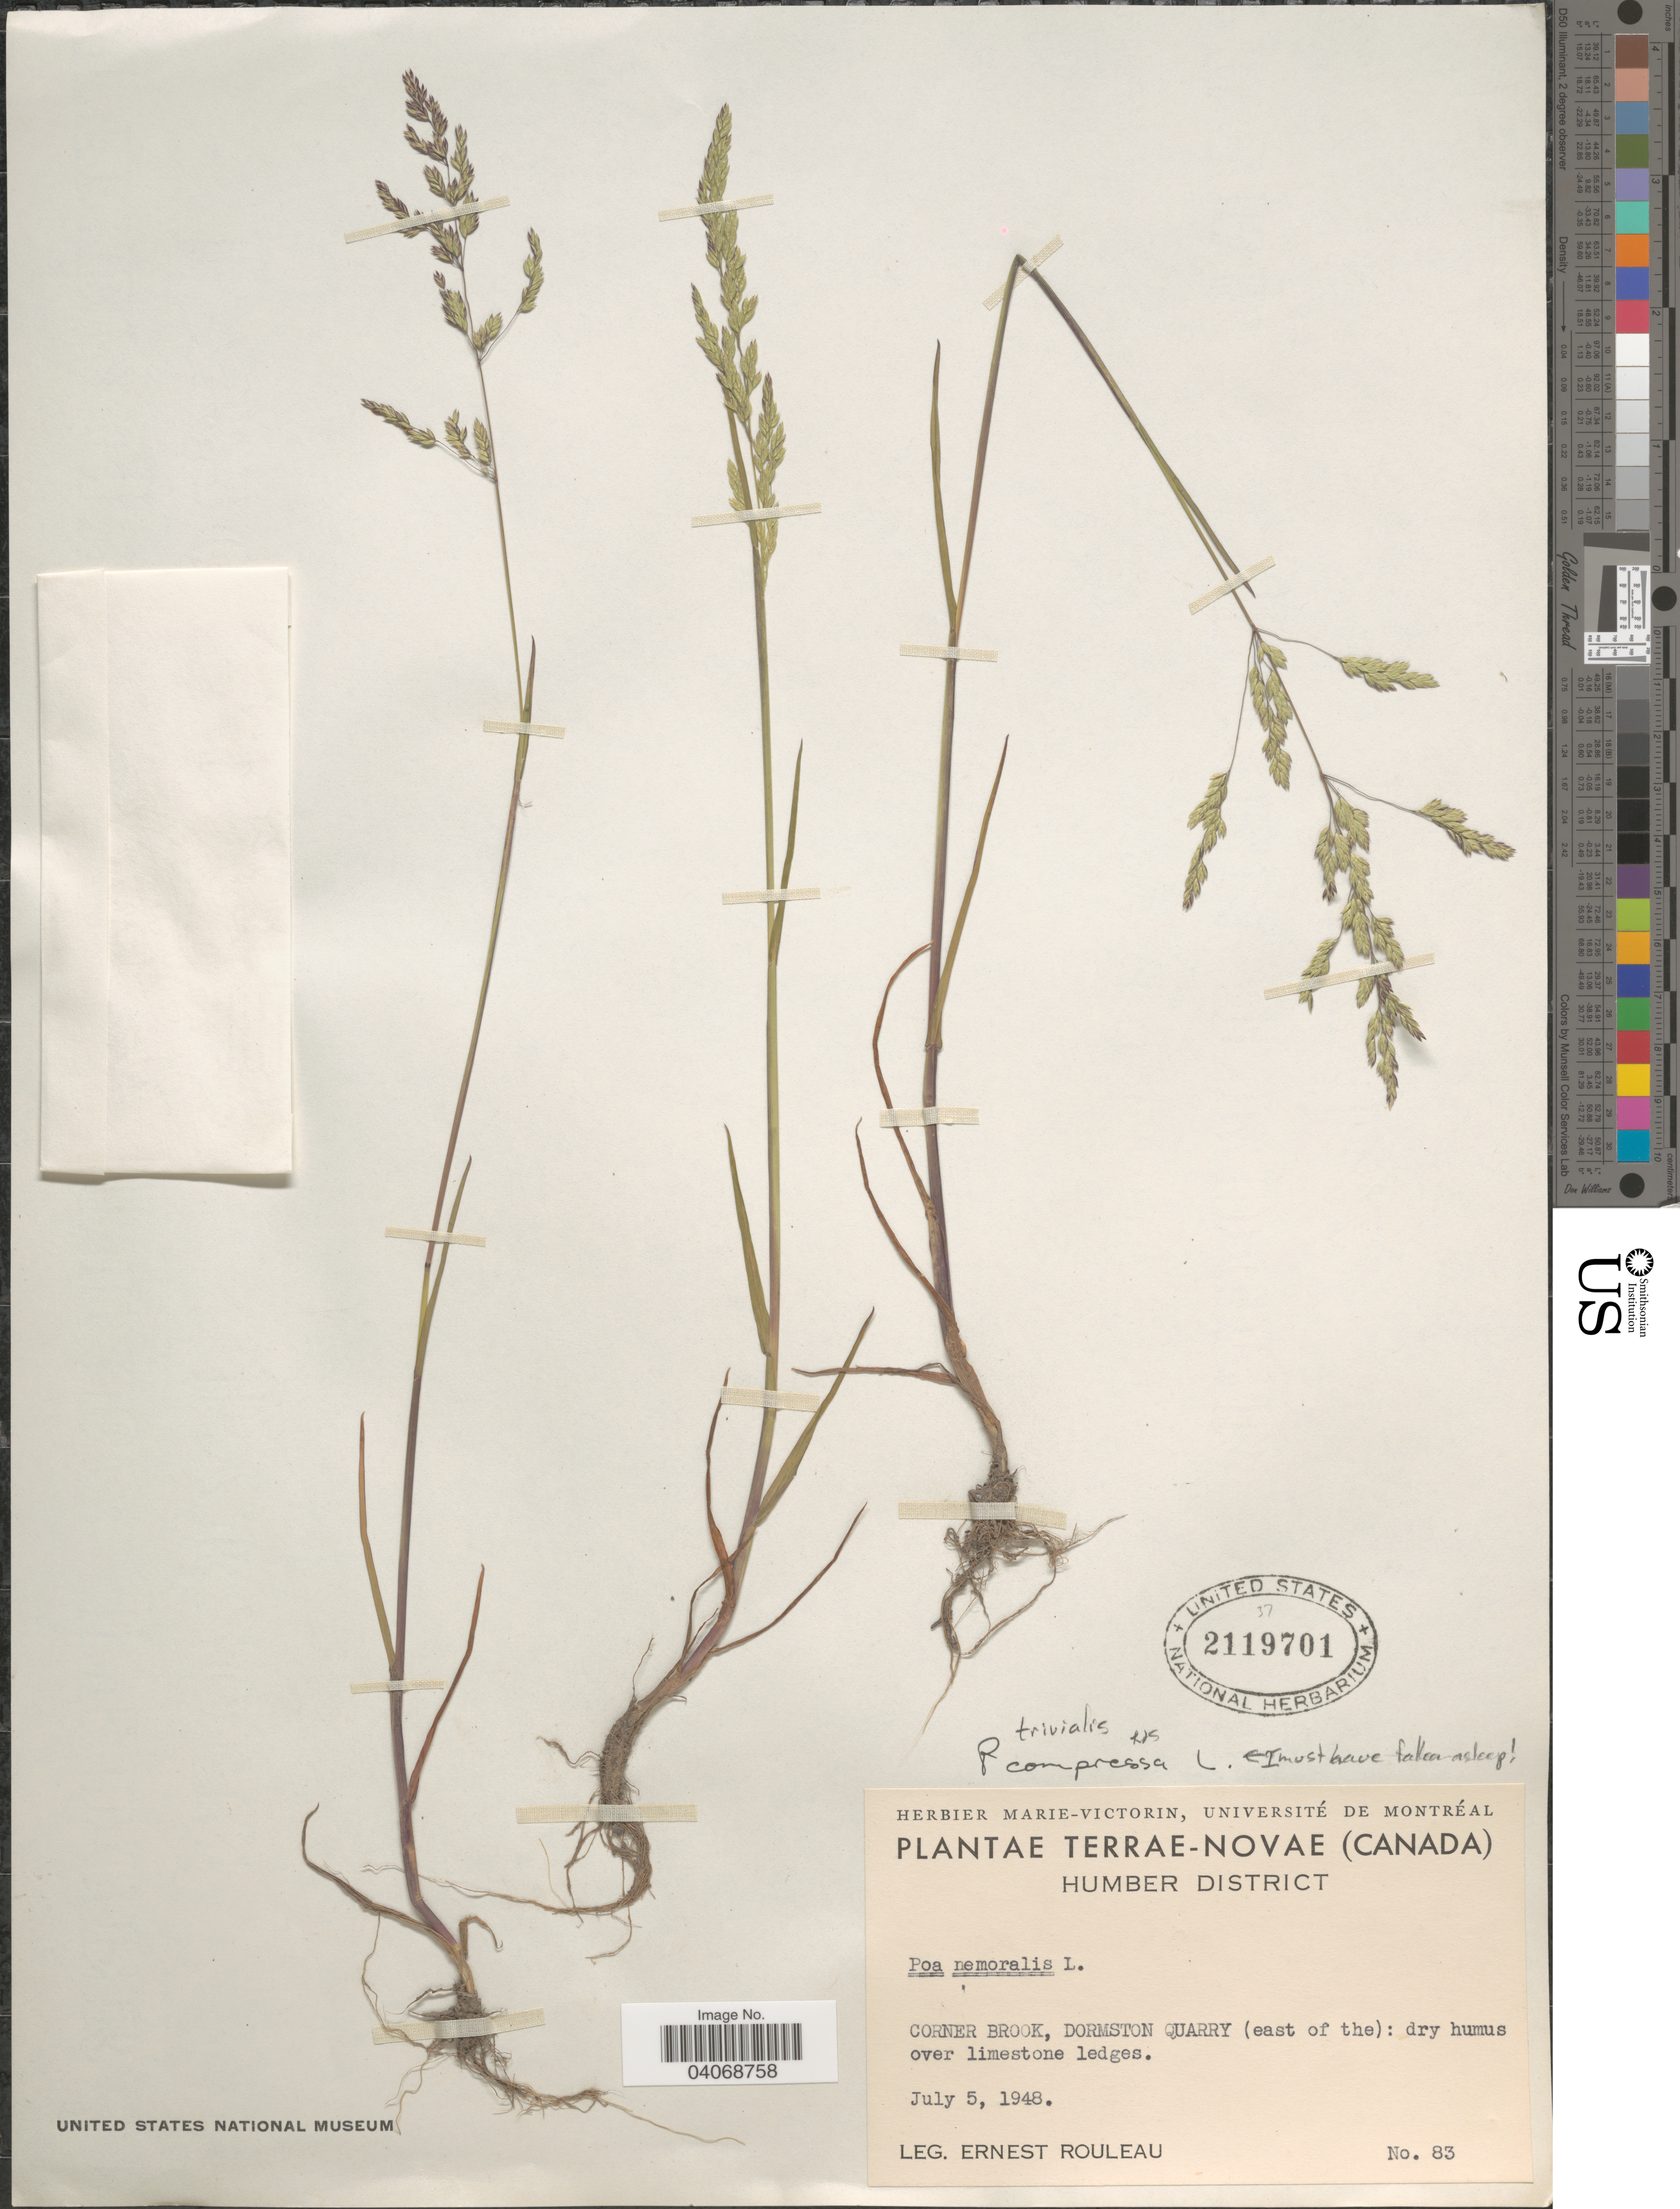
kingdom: Plantae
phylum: Tracheophyta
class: Liliopsida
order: Poales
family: Poaceae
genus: Poa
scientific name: Poa trivialis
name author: L.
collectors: J. Rouleau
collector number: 83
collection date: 1948-07-05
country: Canada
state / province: Newfoundland and Labrador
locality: Terrae-Novae. Humber District. Corner Brook, Dormston Quarry (east of the): dry humus over limestone ledges.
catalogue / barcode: US 2119701